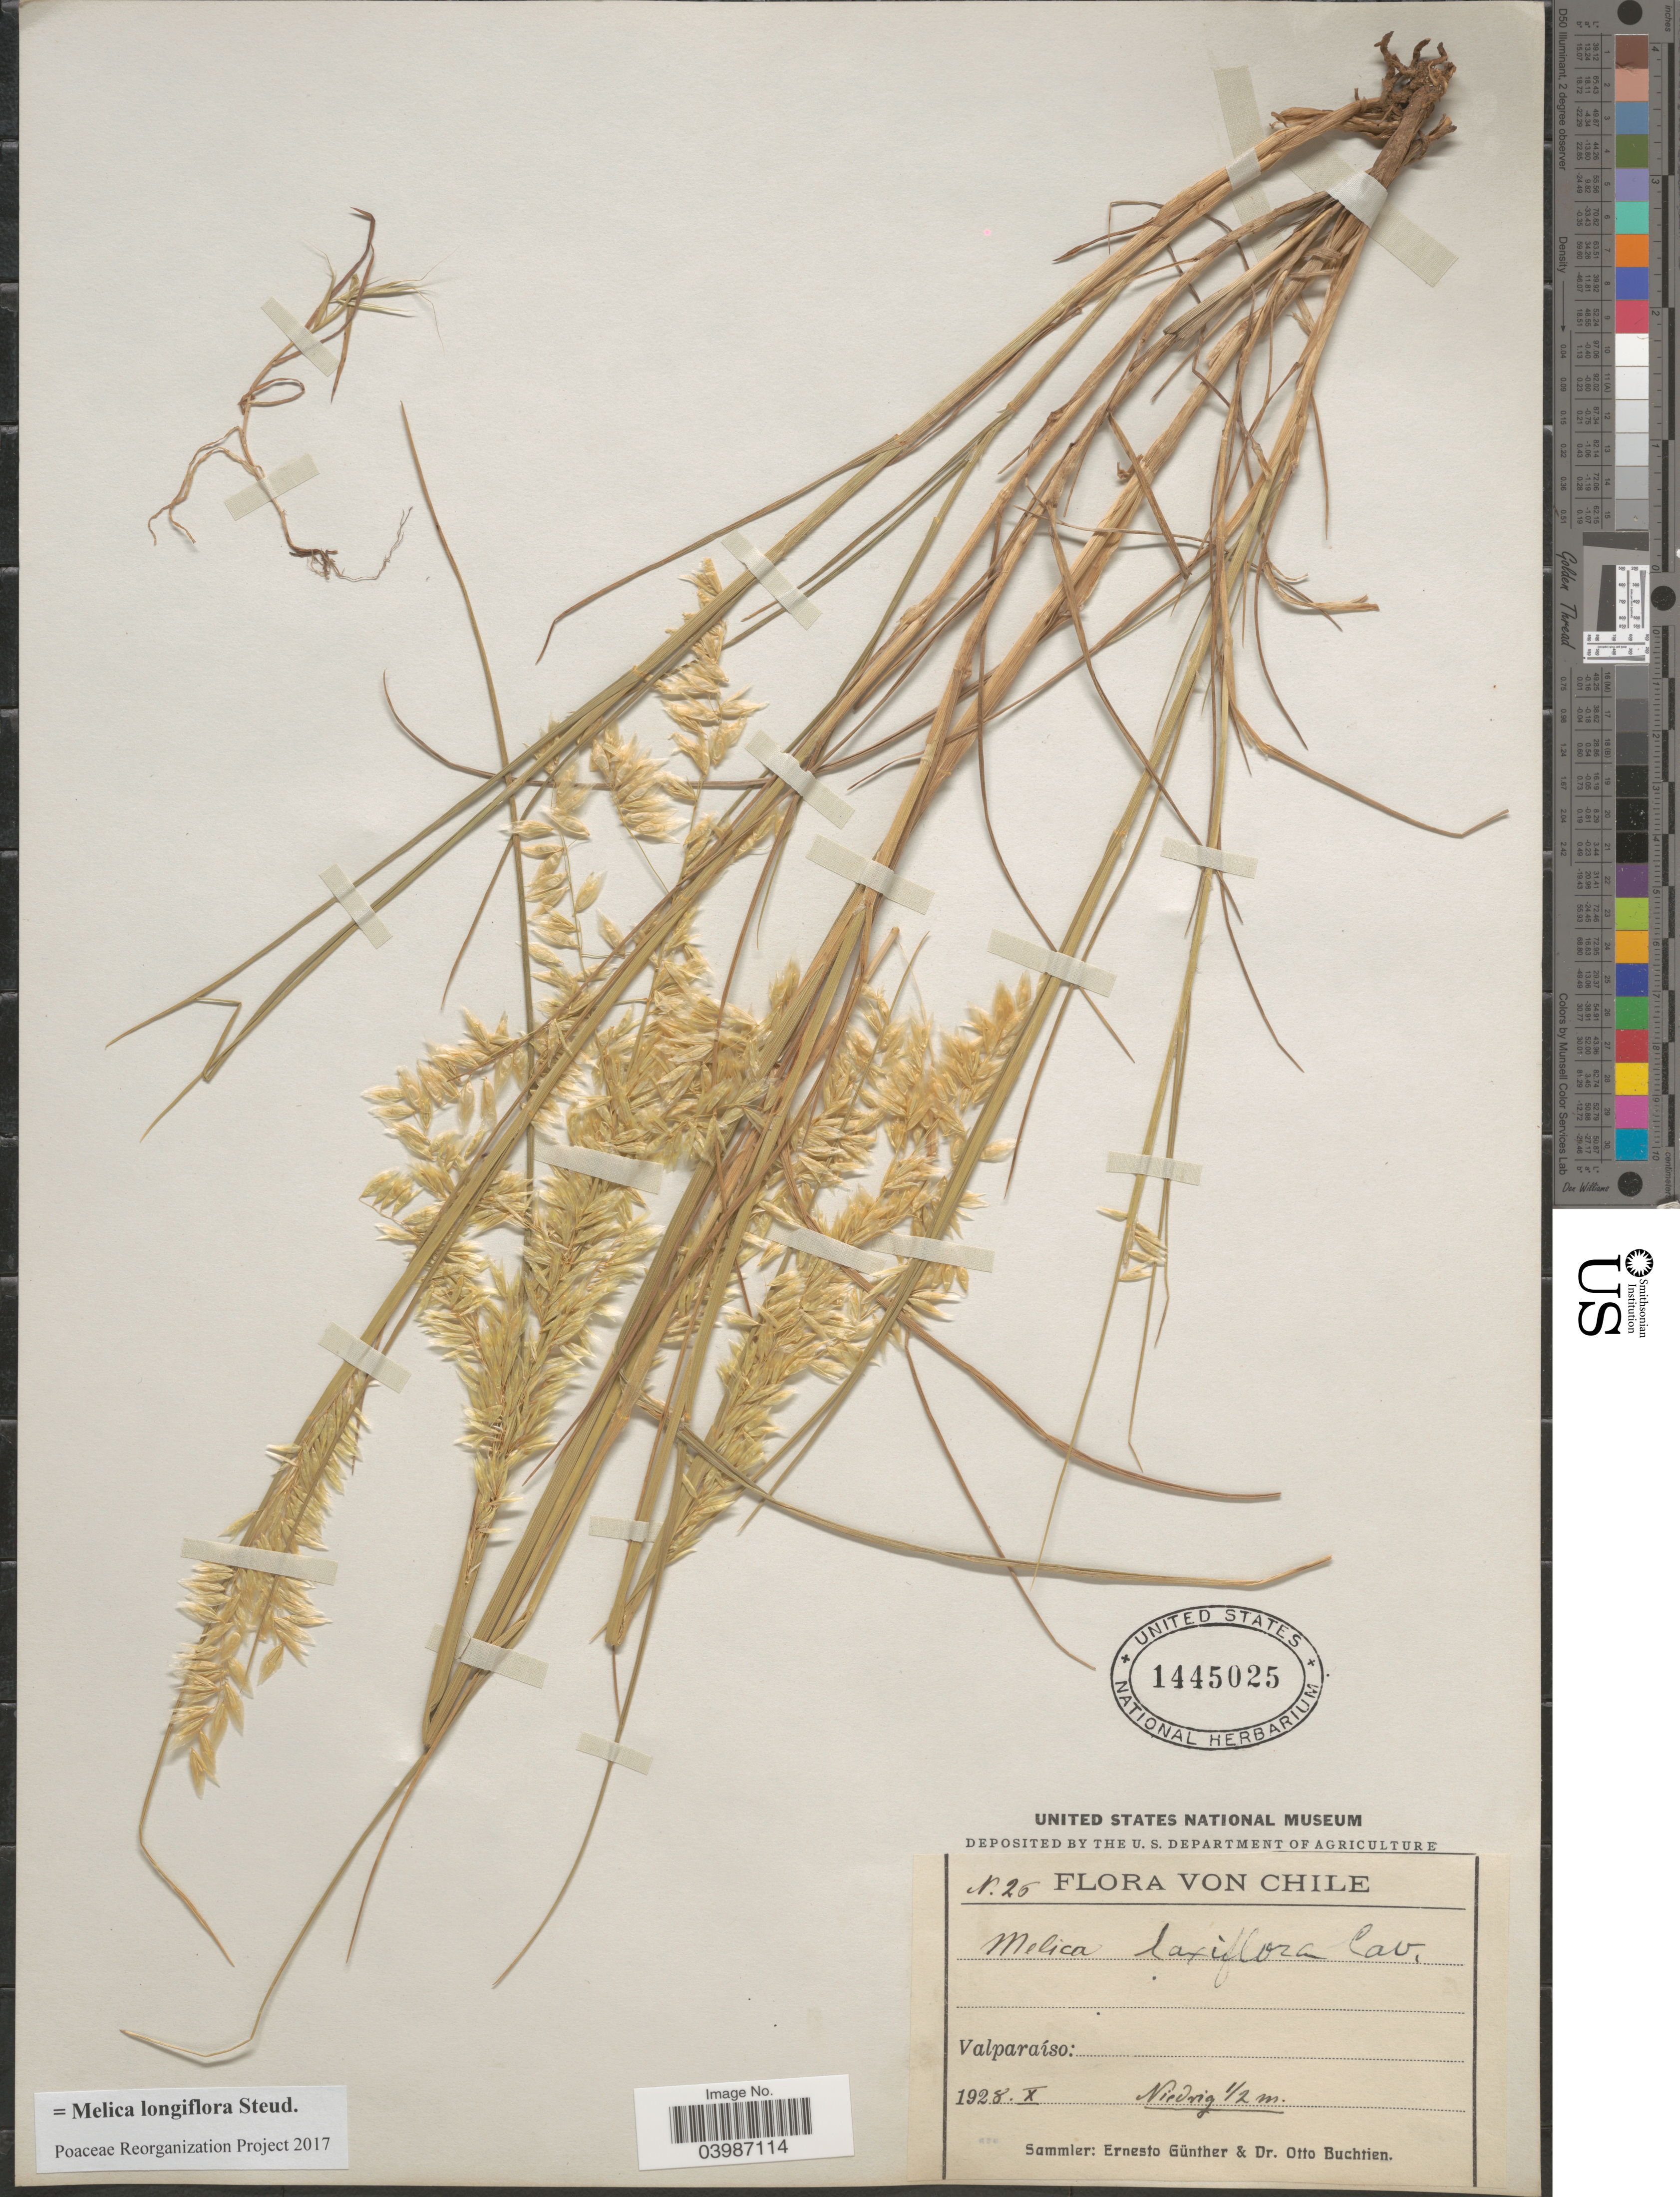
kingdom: Plantae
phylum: Tracheophyta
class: Liliopsida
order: Poales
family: Poaceae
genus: Melica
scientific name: Melica longiflora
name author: Steud.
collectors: E. Gunther & O. Buchtien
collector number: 26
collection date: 1928-10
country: Chile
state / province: Valparaíso (V)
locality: Valparaíso.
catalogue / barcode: US 1445025